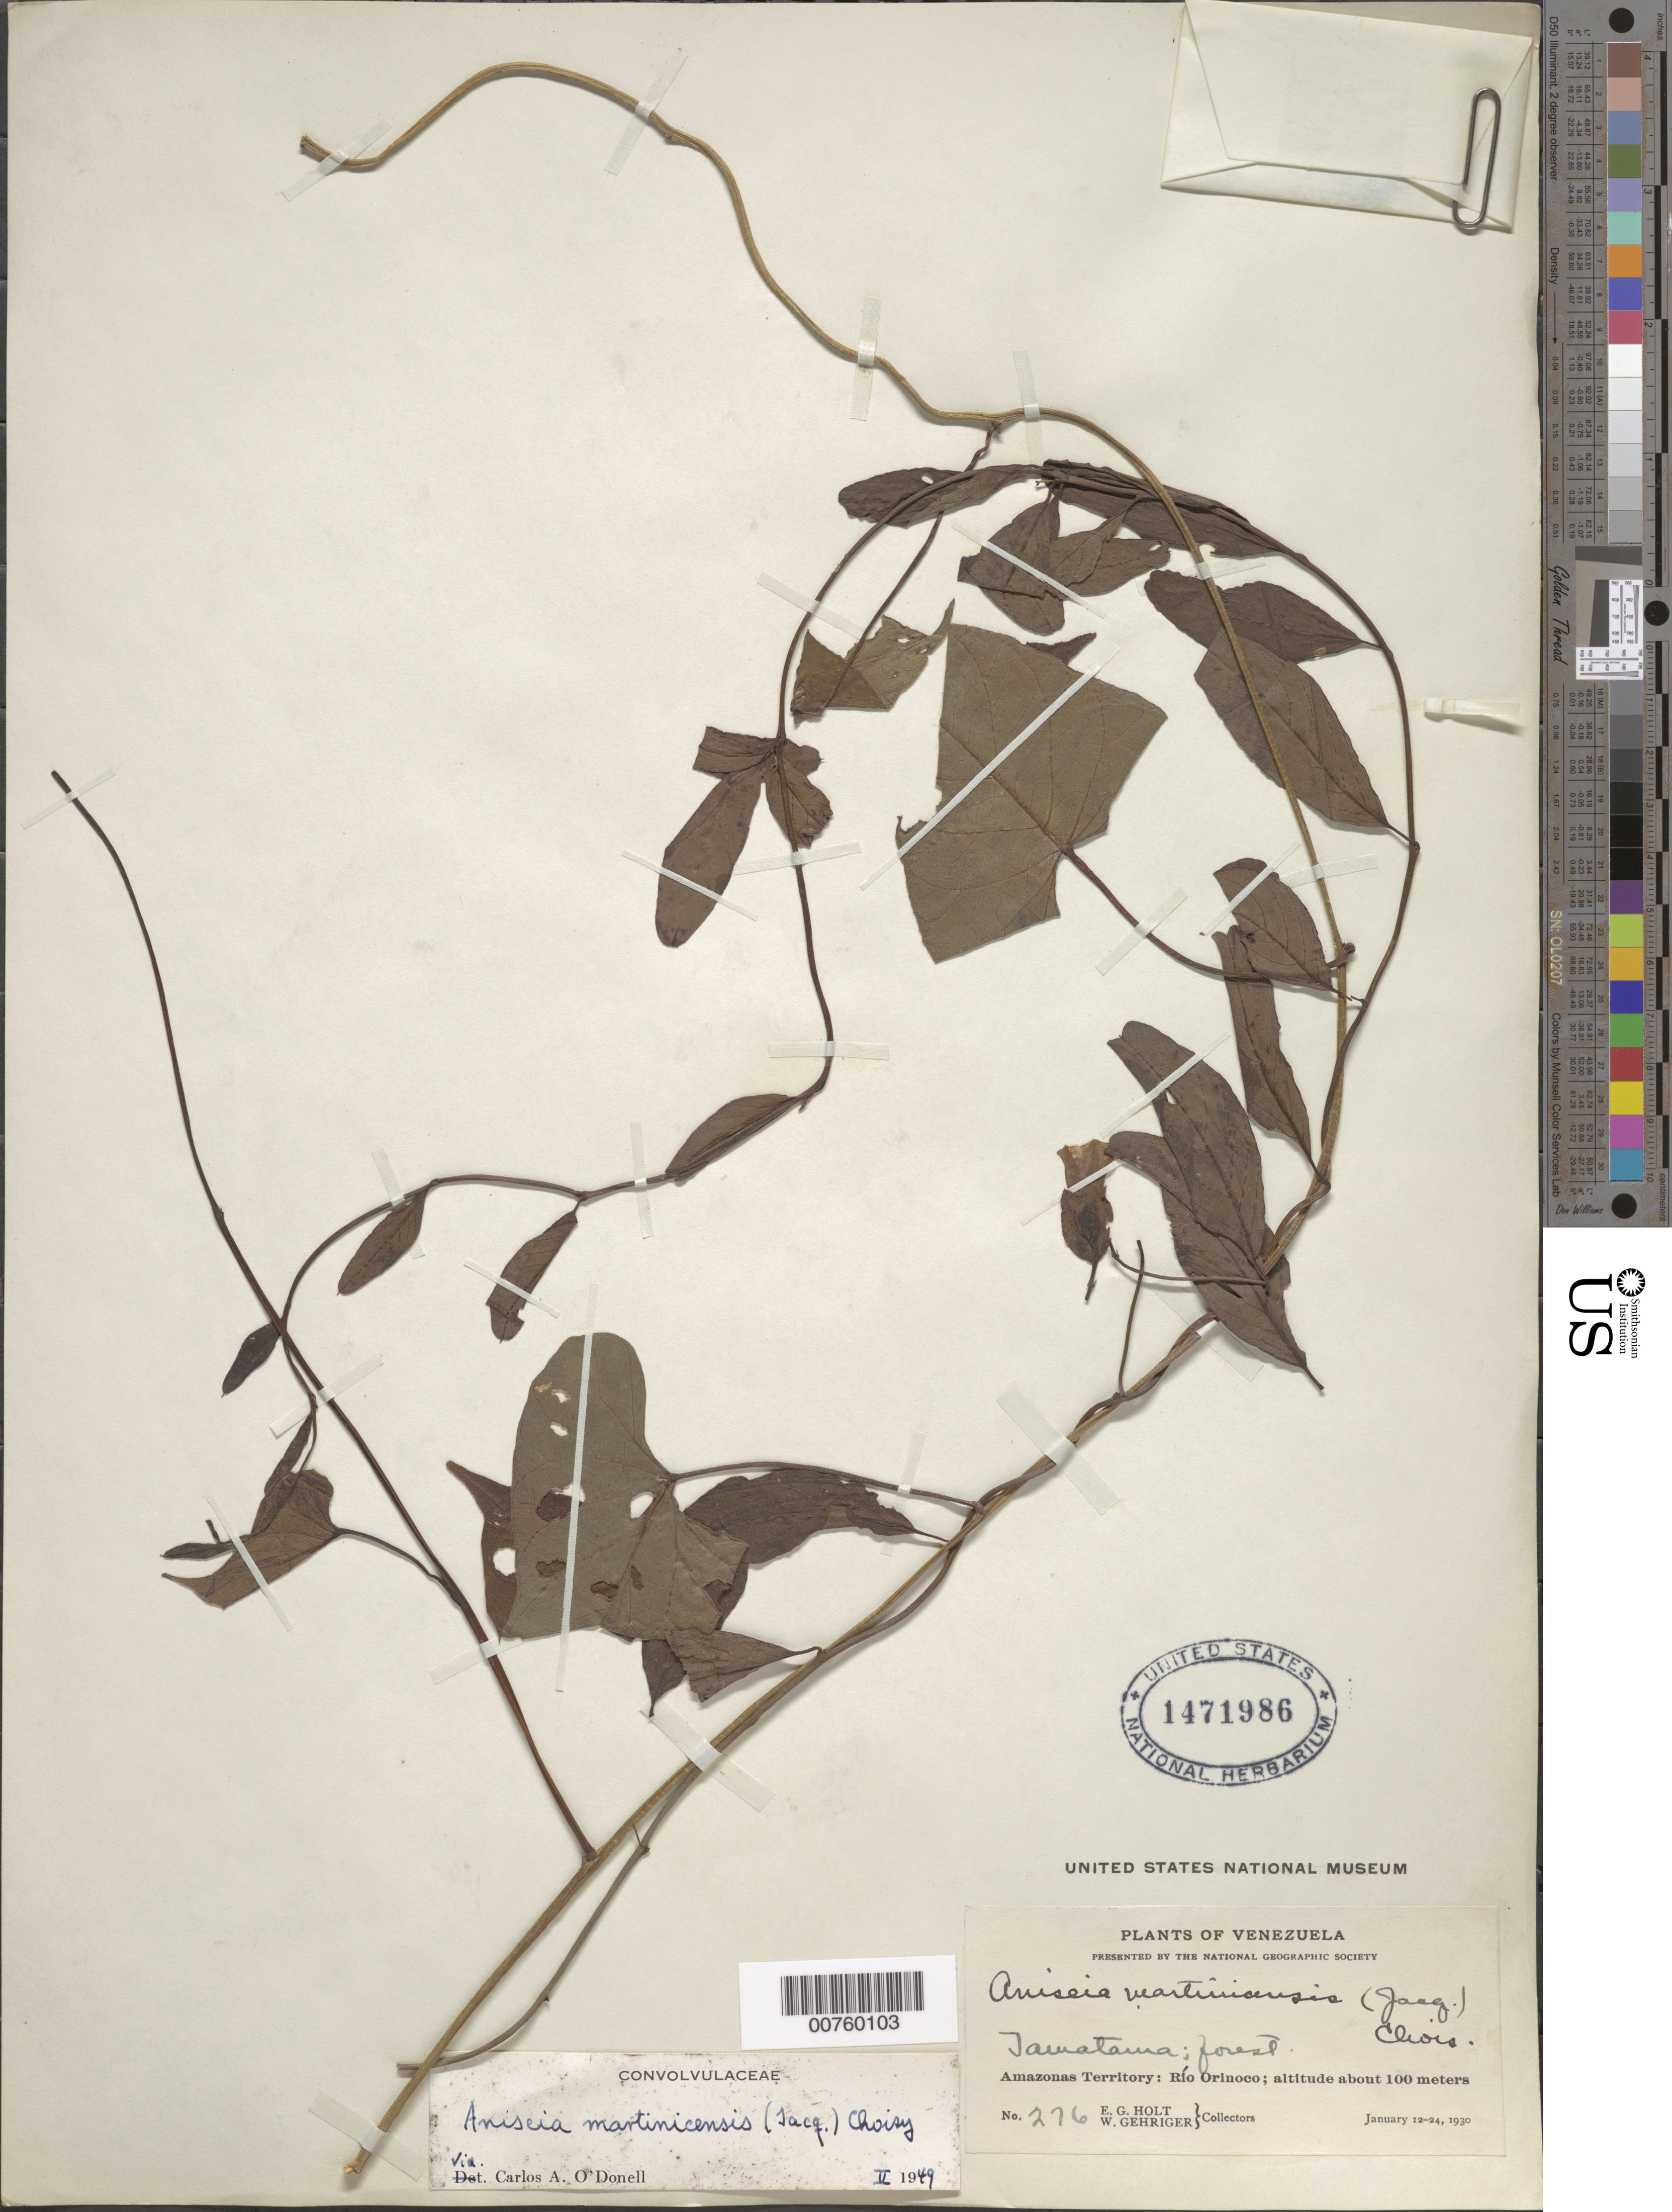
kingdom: Plantae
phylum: Tracheophyta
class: Magnoliopsida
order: Solanales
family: Convolvulaceae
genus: Aniseia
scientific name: Aniseia martinicensis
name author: (Jacq.) Choisy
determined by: O'Donell, C. A.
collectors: E. Holt & W. Gehriger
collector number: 276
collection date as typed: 12-Jan-30 to 24-Jan-30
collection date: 1930-01-12/1930-01-24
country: Venezuela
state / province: Amazonas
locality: Tamatama, Alto Río Orinoco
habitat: Forest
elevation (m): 100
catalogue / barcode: US 1471986